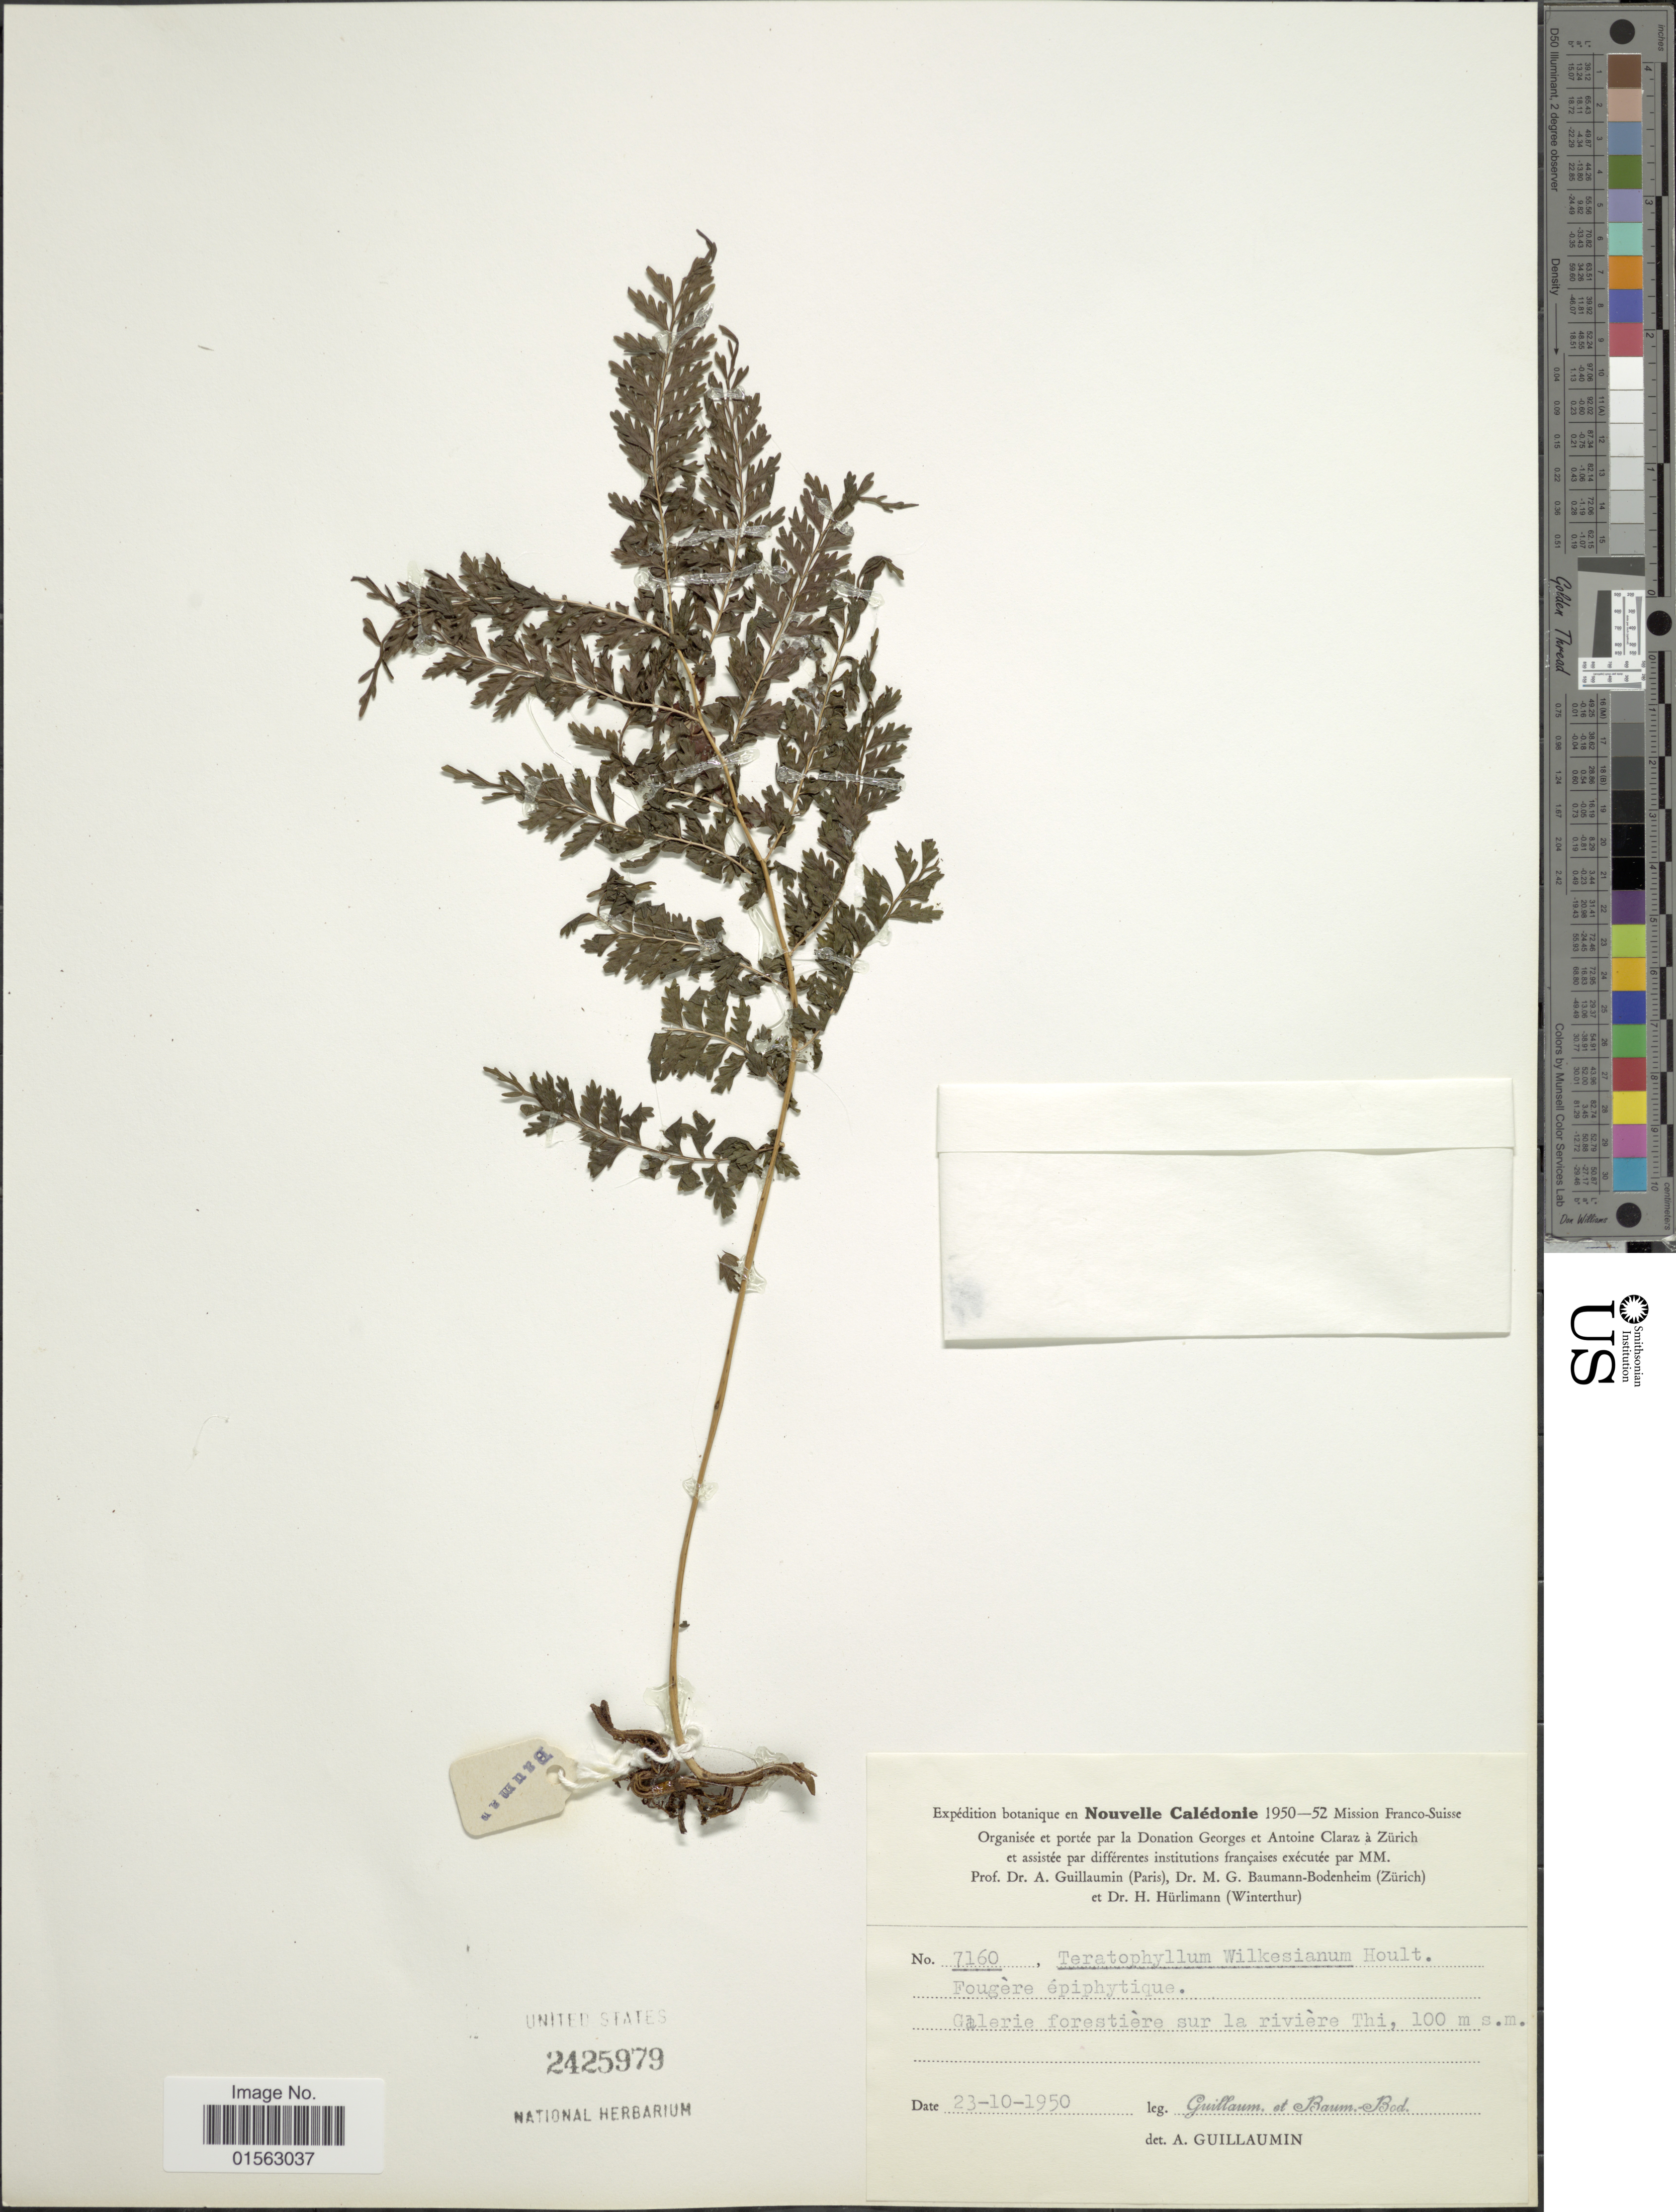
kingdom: Plantae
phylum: Tracheophyta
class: Polypodiopsida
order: Polypodiales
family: Dryopteridaceae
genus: Teratophyllum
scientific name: Teratophyllum wilkesianum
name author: (Brack.) Holttum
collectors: A. Guillaumin & M. G. Baumann-Bodenheim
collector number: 7160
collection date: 1950-10-23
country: New Caledonia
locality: Calerie forestiére sur la riviére Thi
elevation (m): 100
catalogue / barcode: US 2425979